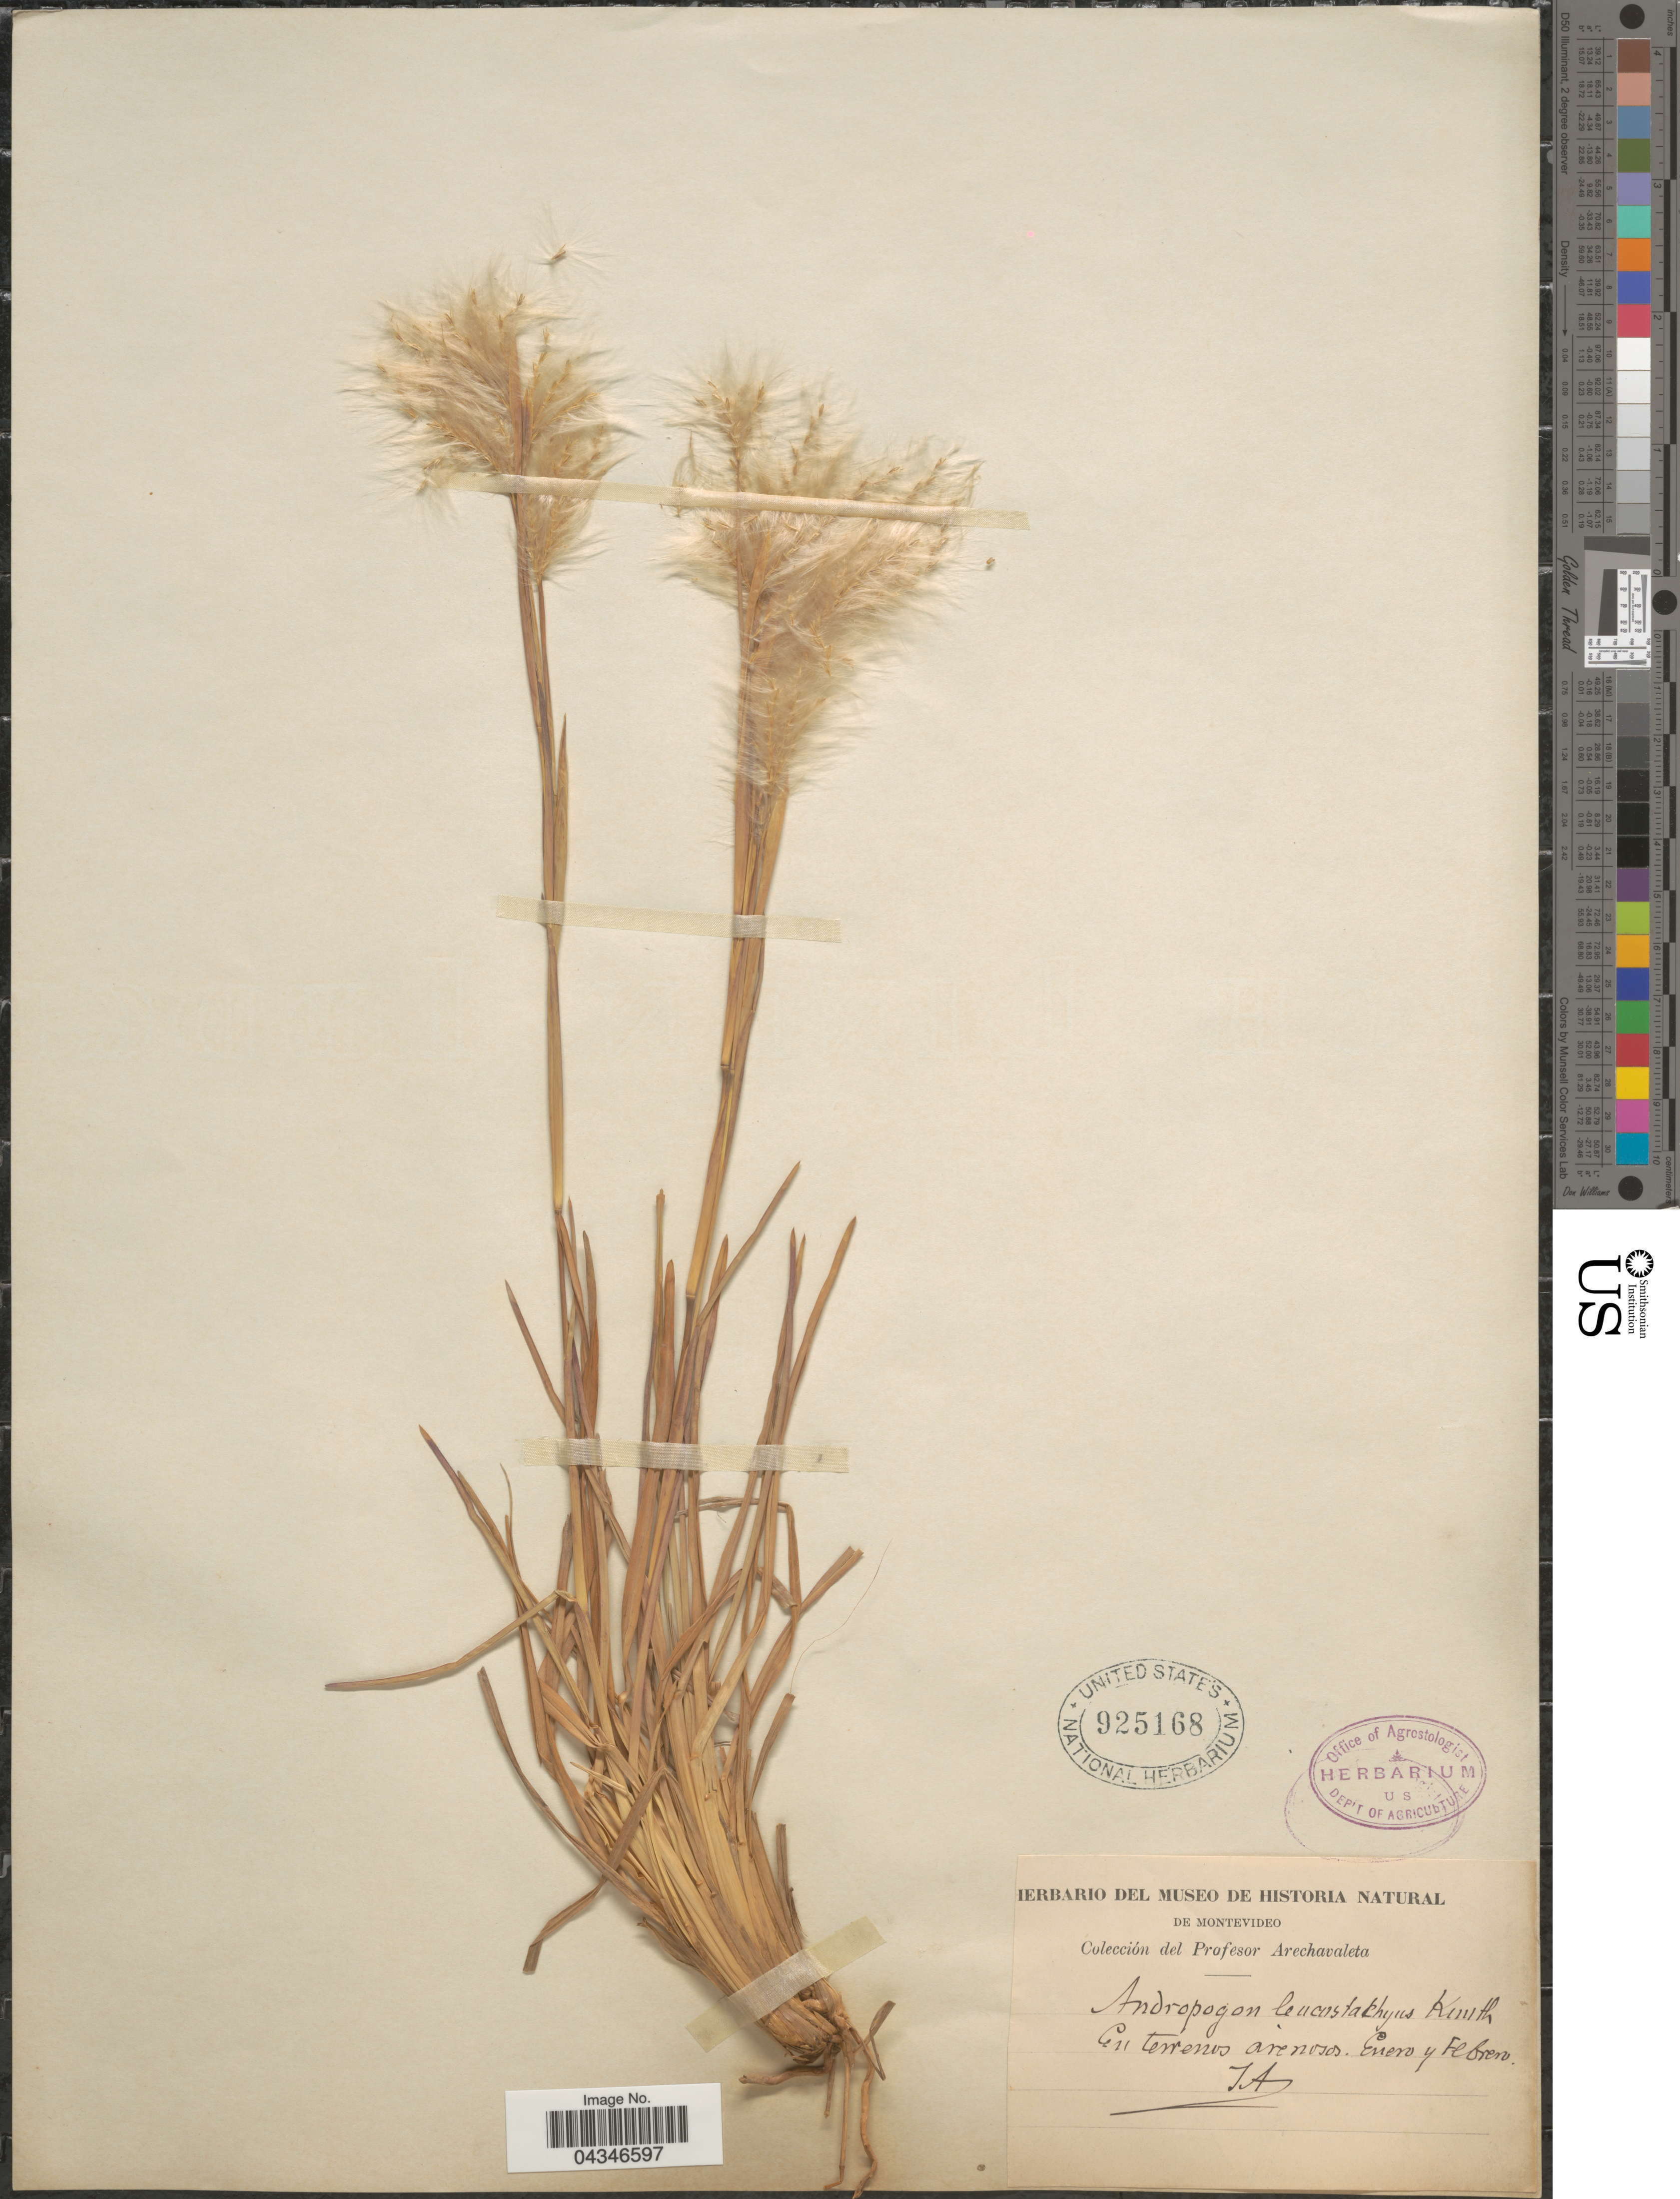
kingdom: Plantae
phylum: Tracheophyta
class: Liliopsida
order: Poales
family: Poaceae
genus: Andropogon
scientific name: Andropogon selloanus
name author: (Hack.) Hack.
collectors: J. Arechavaleta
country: Uruguay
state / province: Montevideo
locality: En terrenos arenosos.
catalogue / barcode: US 925168